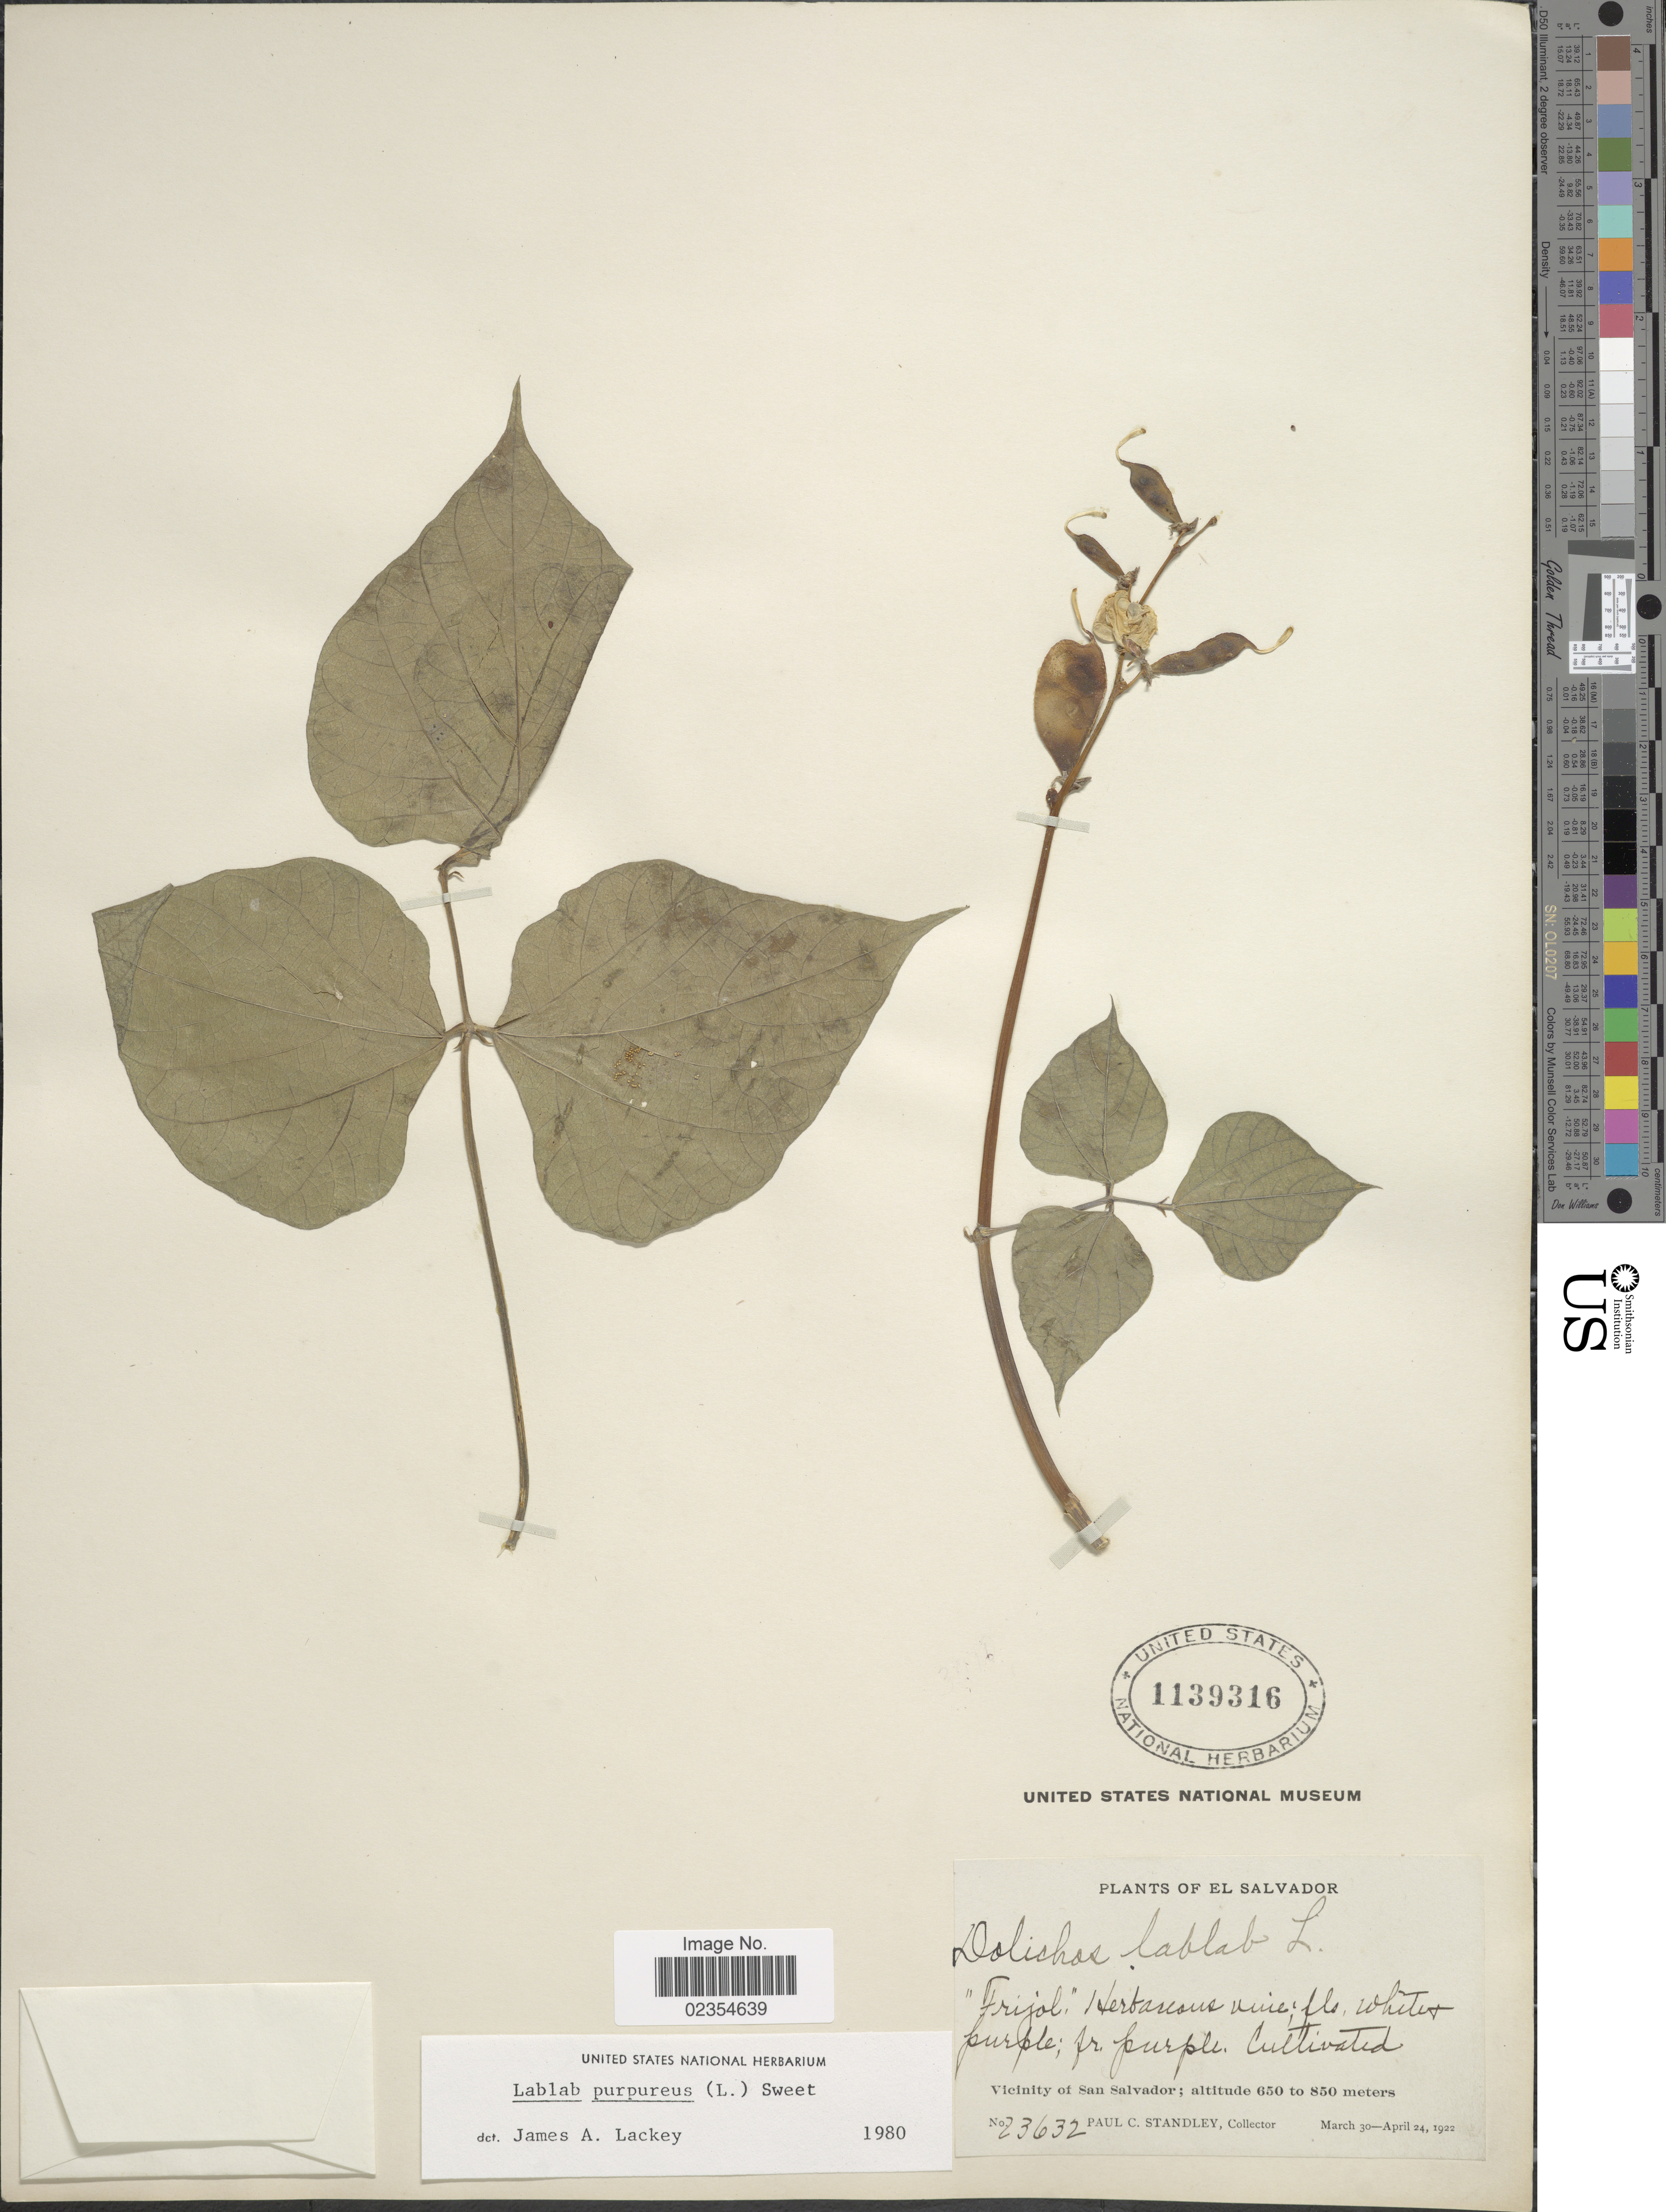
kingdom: Plantae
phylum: Tracheophyta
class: Magnoliopsida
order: Fabales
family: Fabaceae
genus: Lablab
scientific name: Lablab purpureus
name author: (L.) Sweet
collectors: P. C. Standley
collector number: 23632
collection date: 1922-03-30/1922-04-24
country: El Salvador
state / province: San Salvador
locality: Vicinity of San Salvador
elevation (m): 650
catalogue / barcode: US 1139316